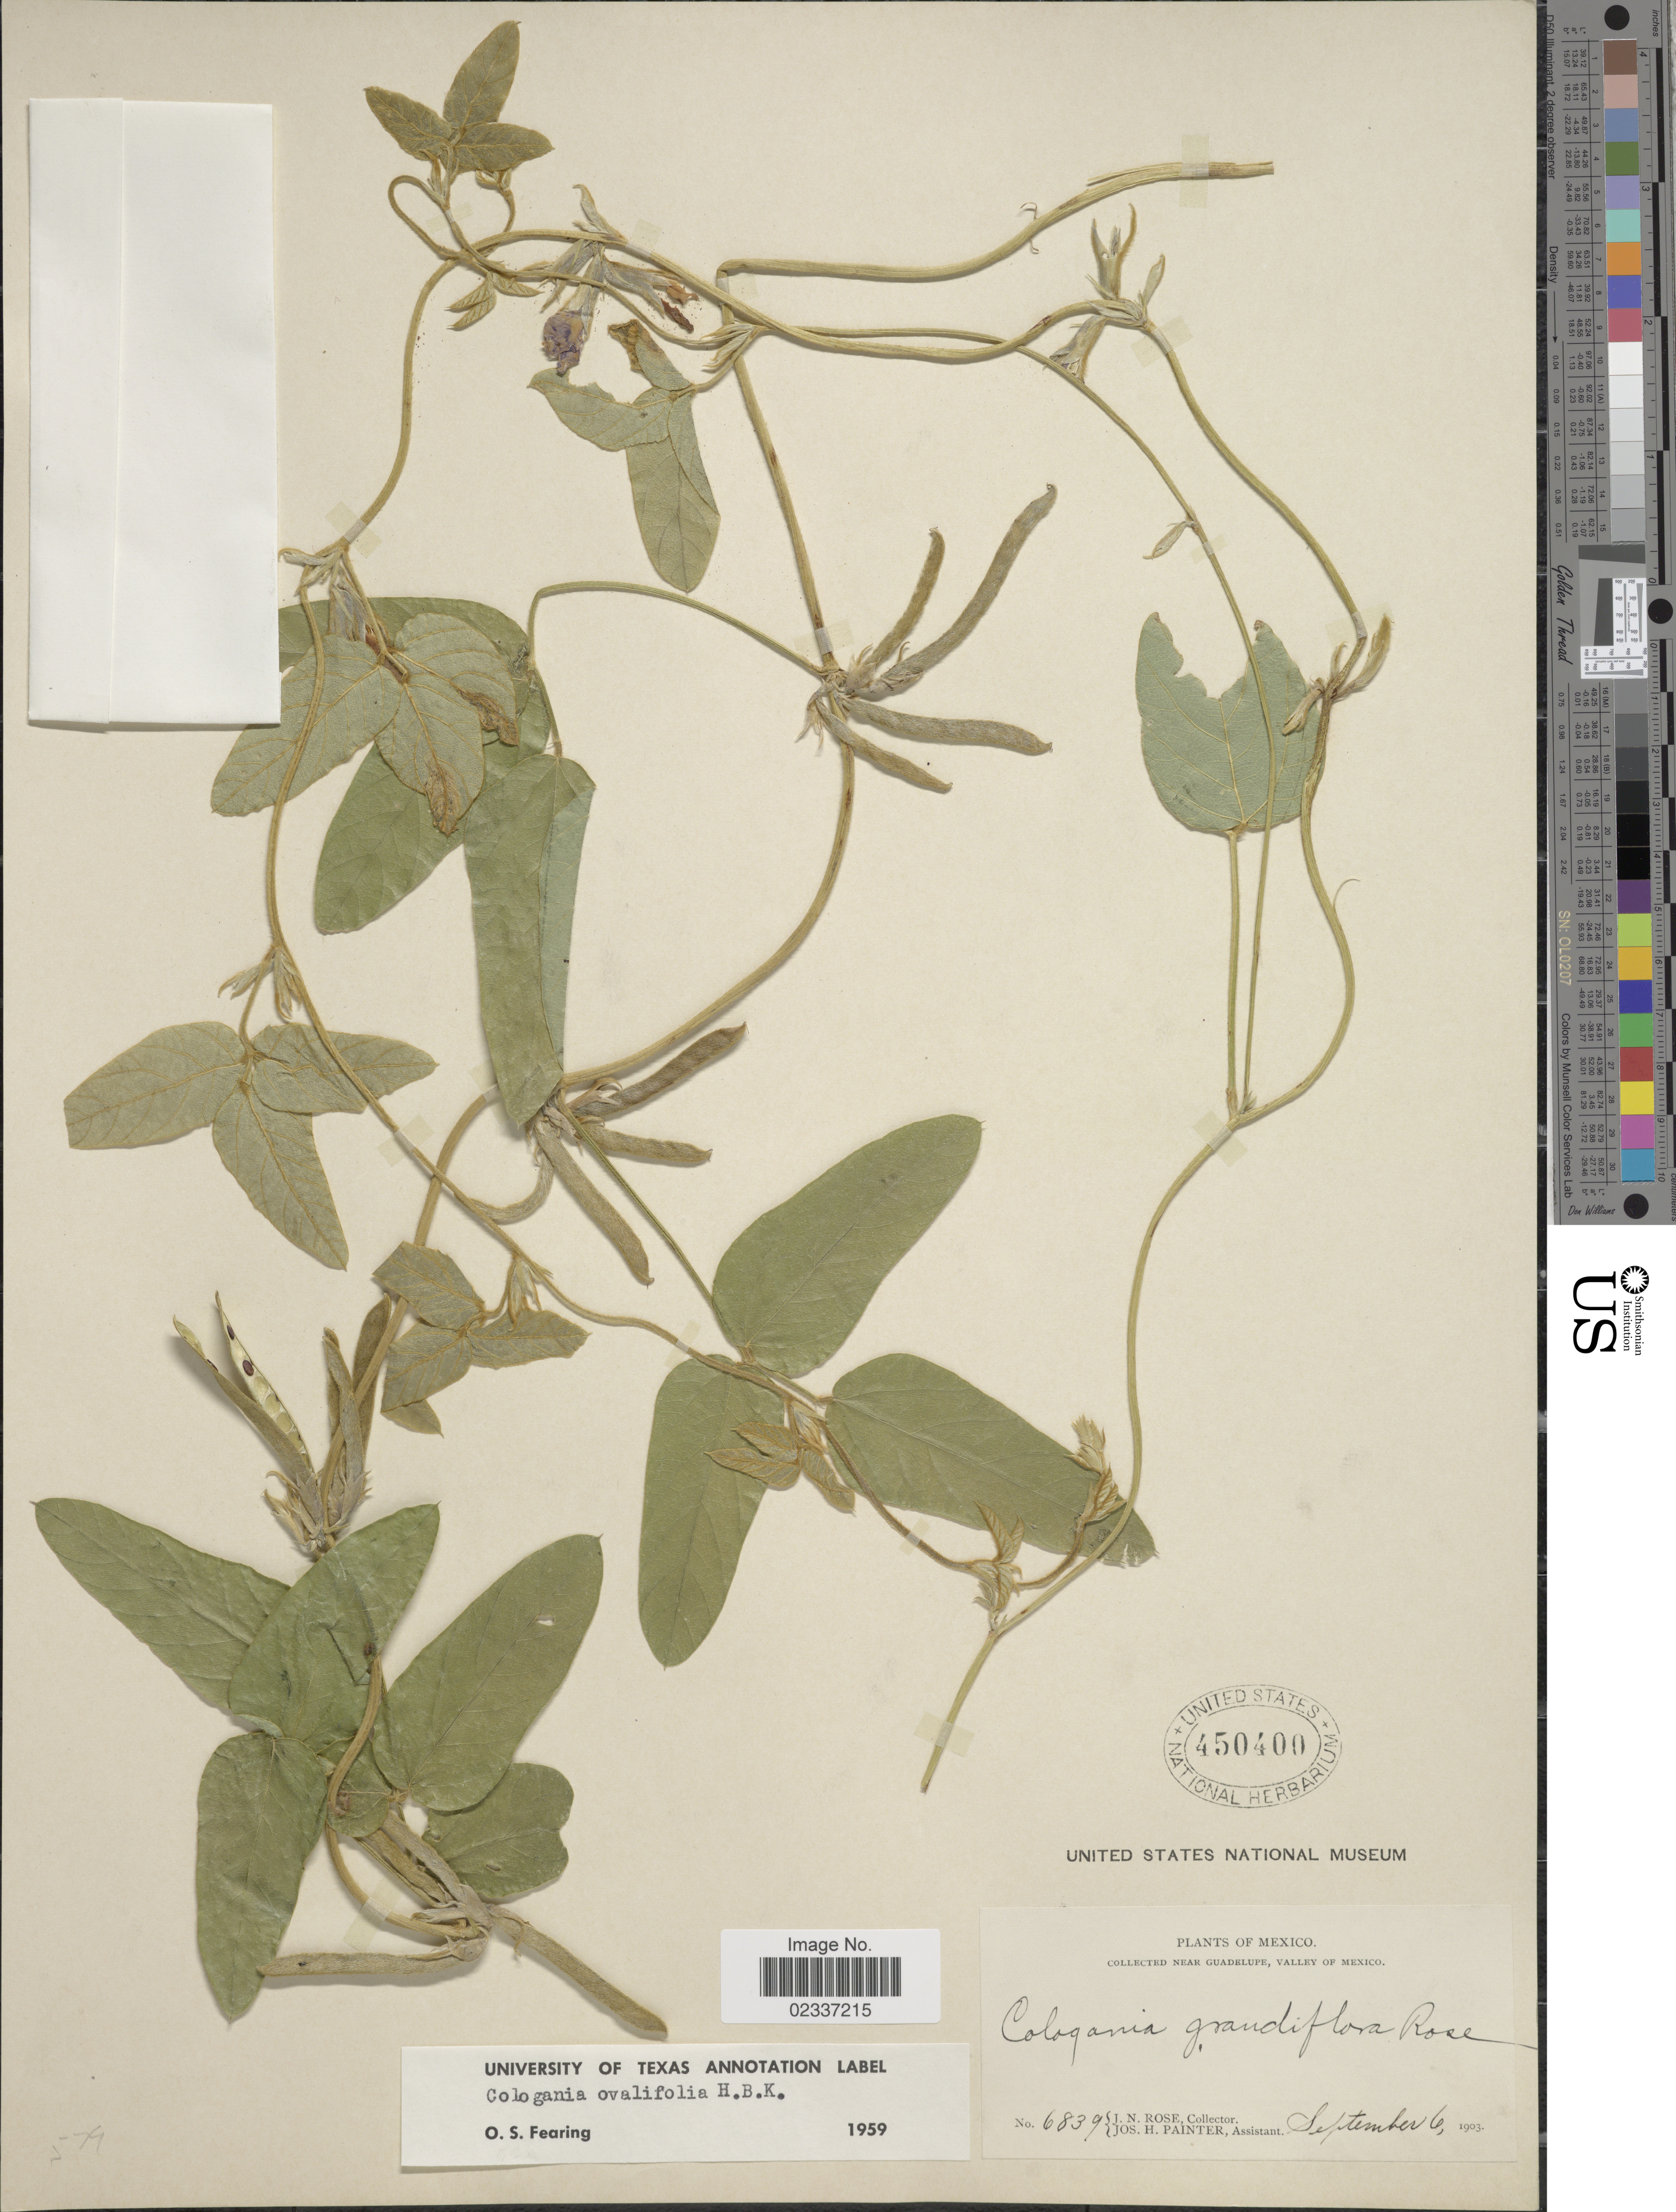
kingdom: Plantae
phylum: Tracheophyta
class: Magnoliopsida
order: Fabales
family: Fabaceae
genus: Cologania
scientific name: Cologania broussonetii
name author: (Balb.) DC.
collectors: J. N. Rose & J. H. Painter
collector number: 6839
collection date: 1903-09-06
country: Mexico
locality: Near Guadelupe, Valley of Mexico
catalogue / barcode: US 450400